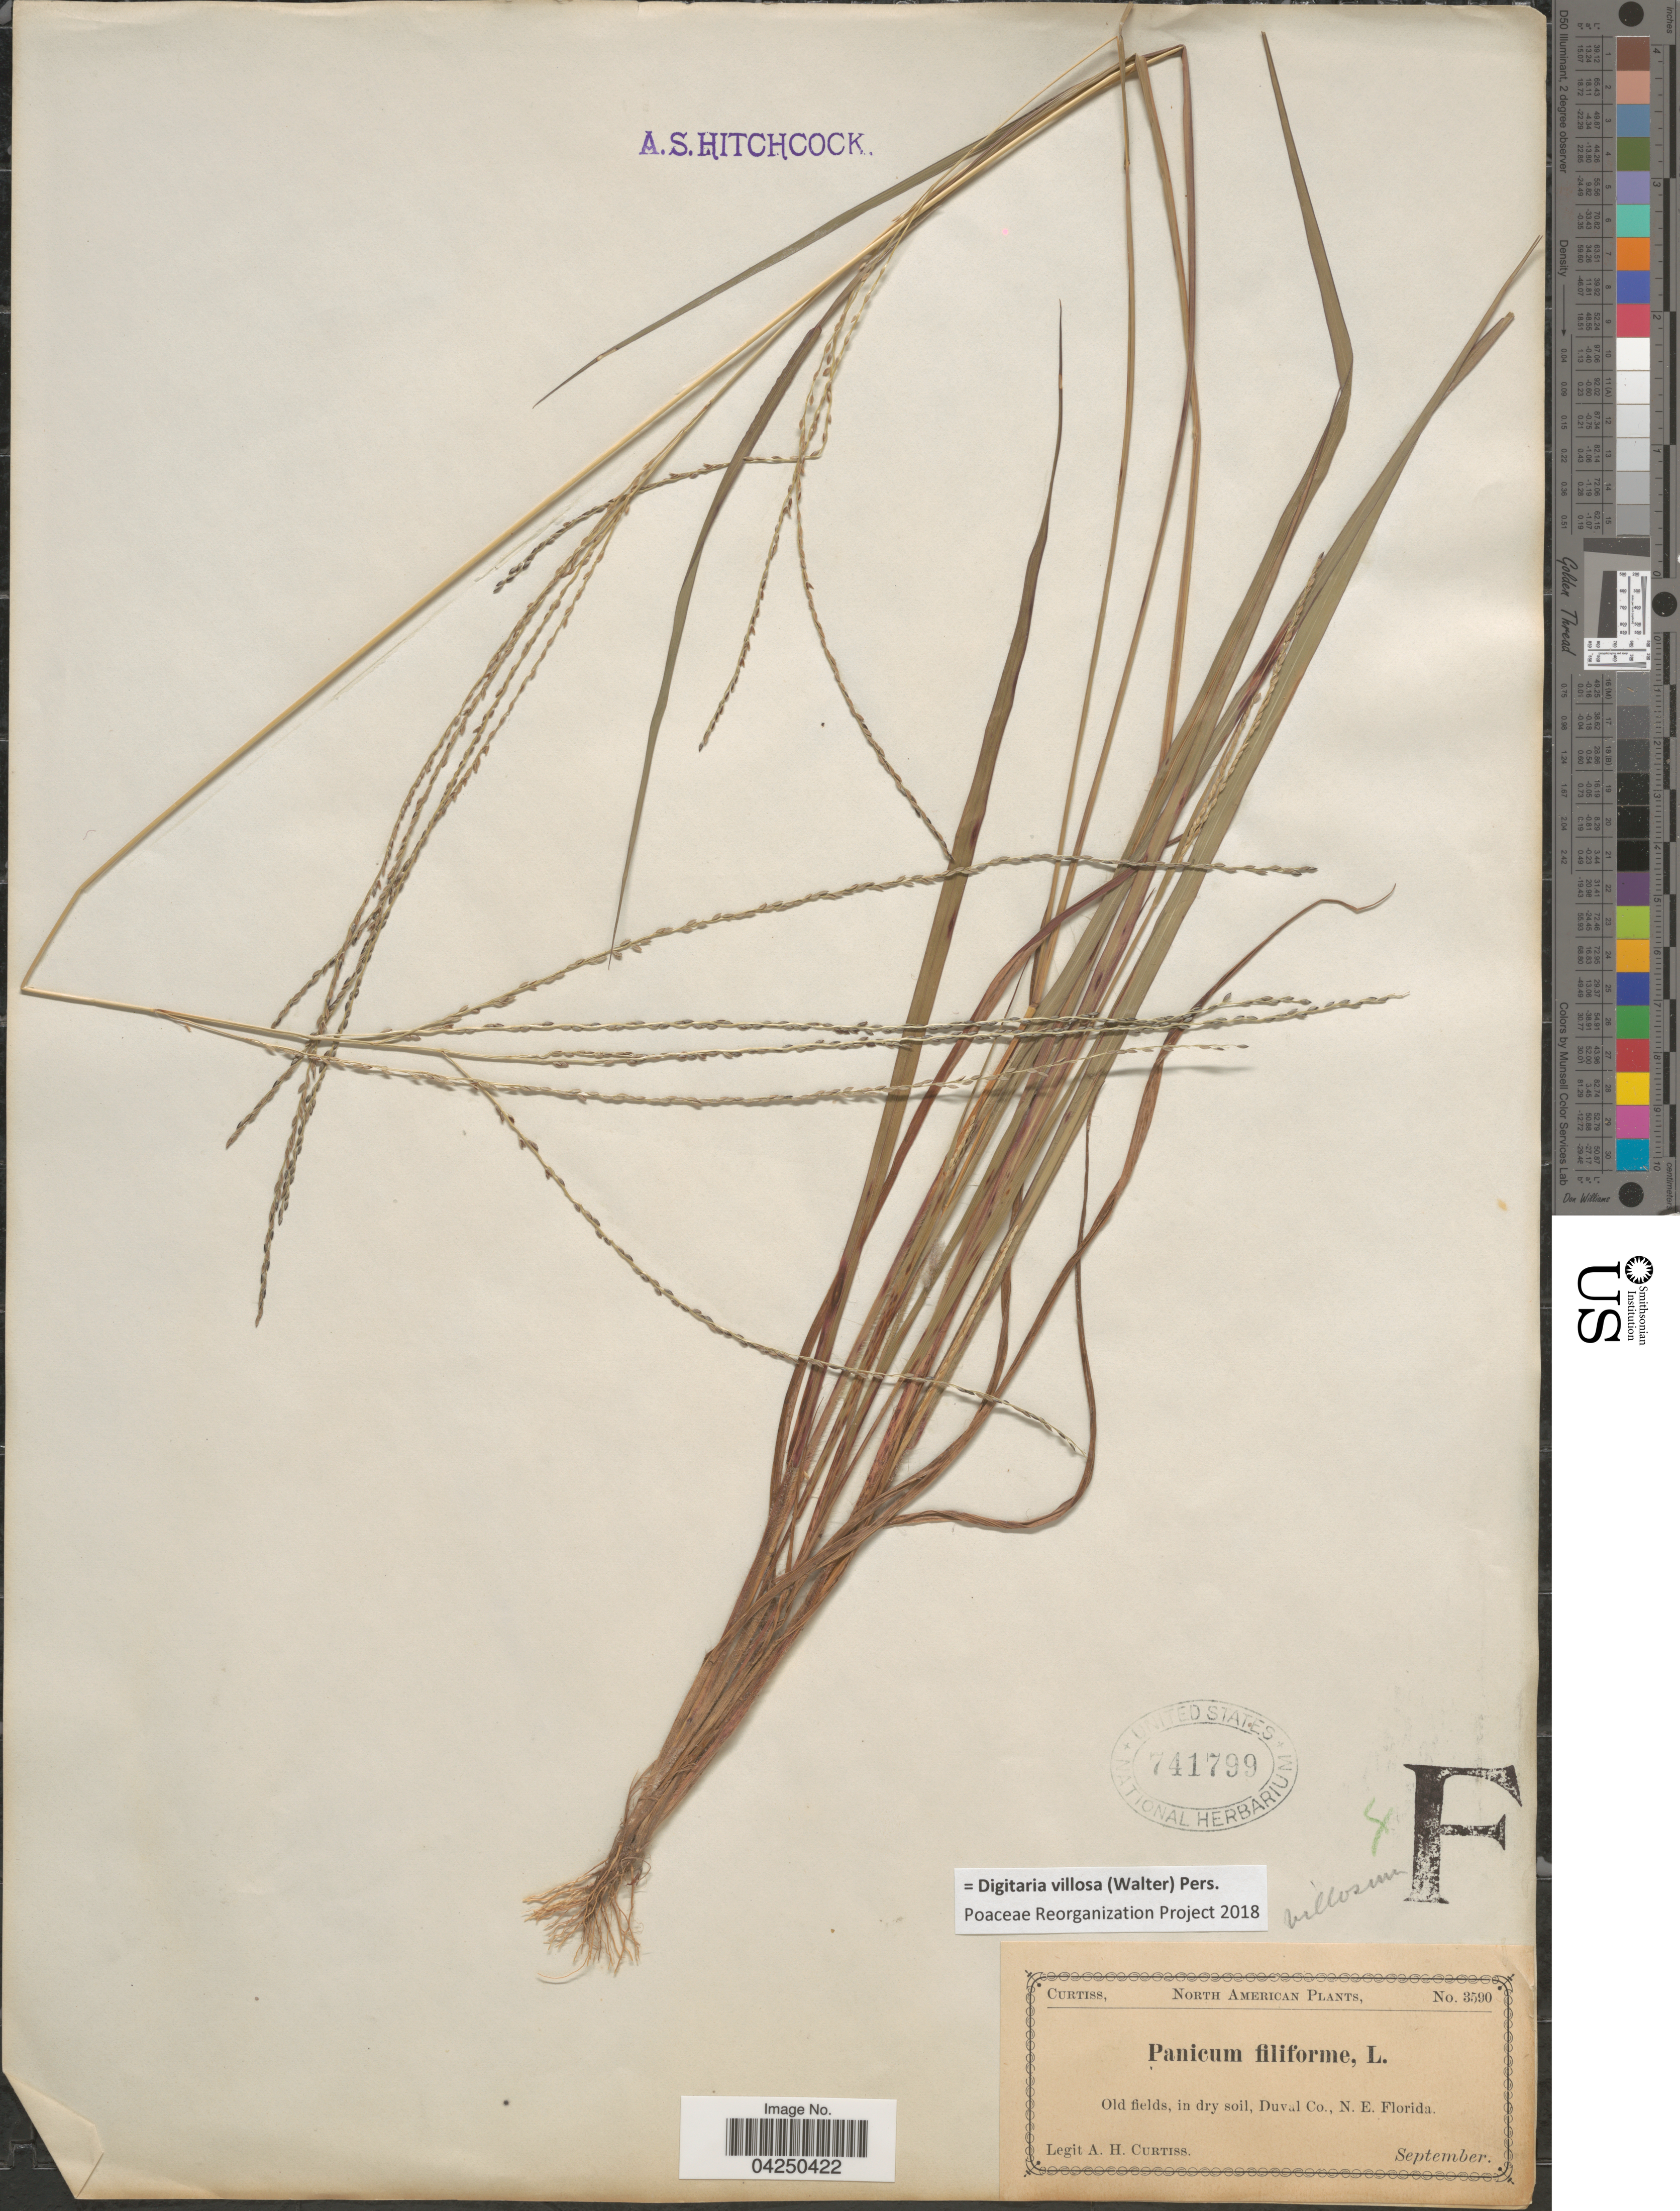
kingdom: Plantae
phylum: Tracheophyta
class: Liliopsida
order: Poales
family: Poaceae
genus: Digitaria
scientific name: Digitaria villosa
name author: (Walter) Pers.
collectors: A. H. Curtiss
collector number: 3590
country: United States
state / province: Florida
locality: Old fields, in dry soil, Duval Co. N.E. Florida.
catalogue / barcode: US 741799